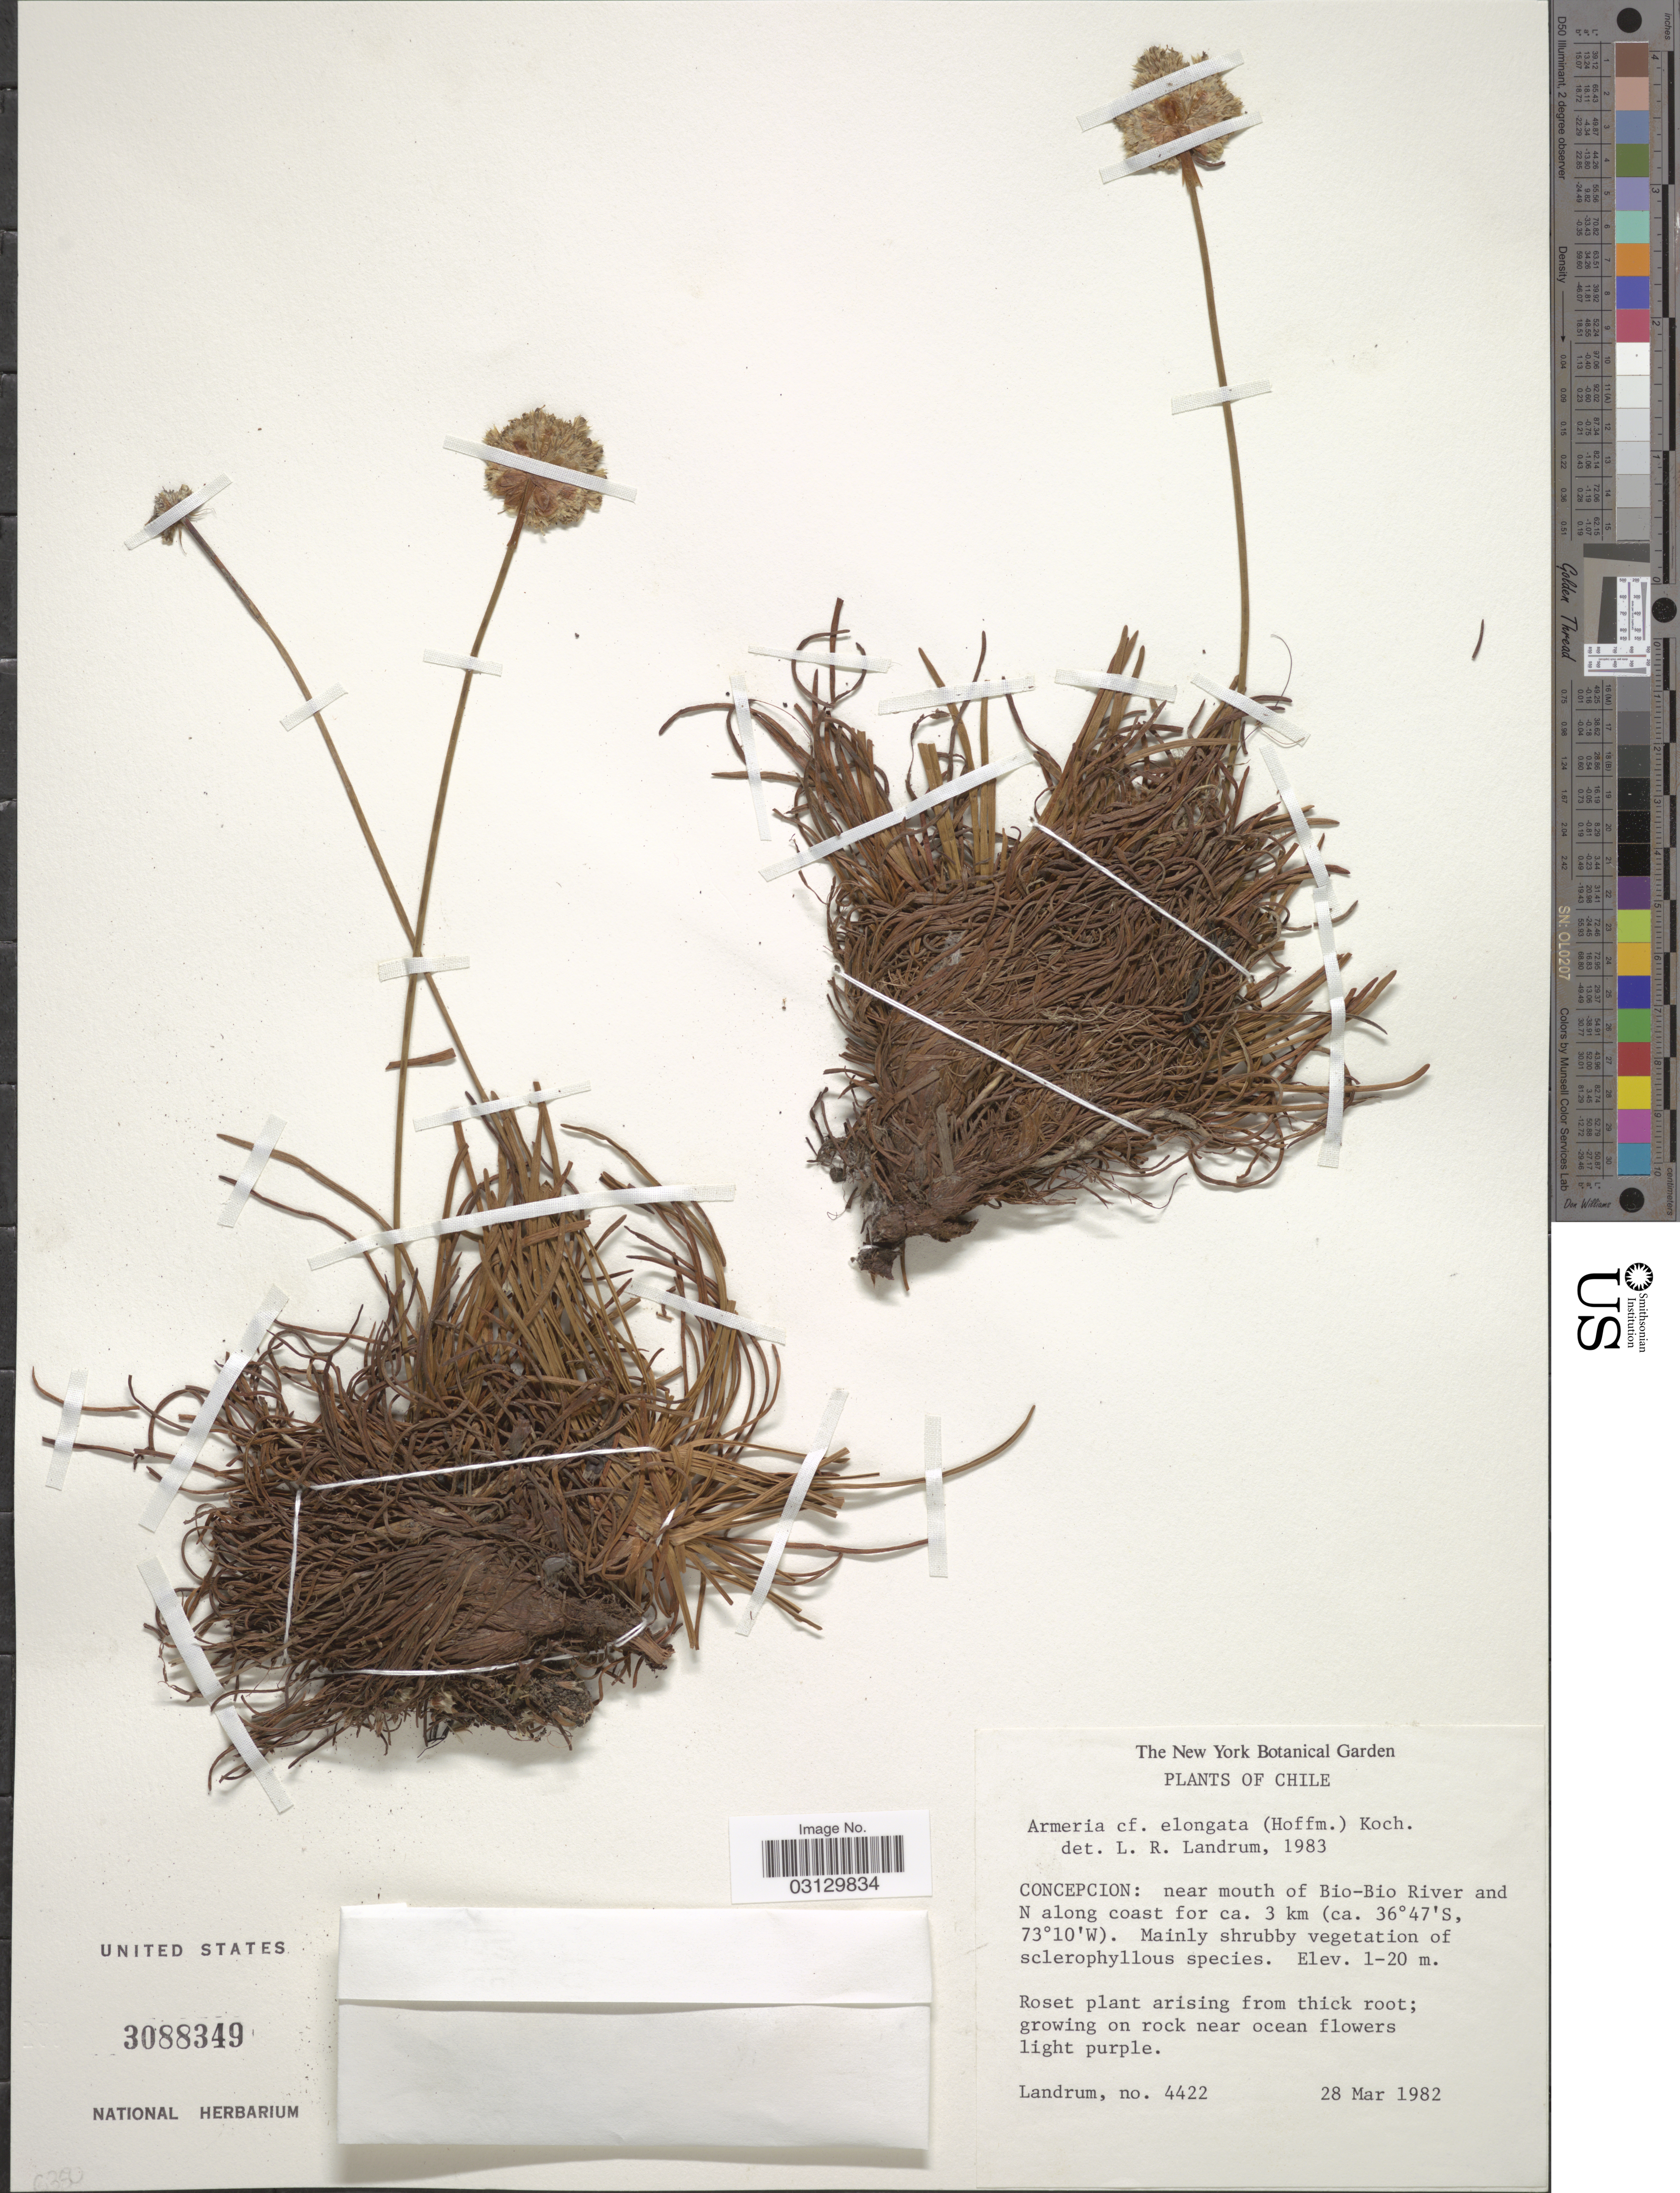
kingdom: Plantae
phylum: Tracheophyta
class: Magnoliopsida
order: Caryophyllales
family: Plumbaginaceae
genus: Armeria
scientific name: Armeria maritima var. andina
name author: (Poepp. ex Boiss.) Lawr.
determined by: Strong, Mark T., (BOT), Smithsonian Institution - National Museum of Natural History (UNITED STATES)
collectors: Landrum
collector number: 4422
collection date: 1982-03-28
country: Chile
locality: Concepcion: near mouth of Bio-Bio River and N along coast for ca. 3 km.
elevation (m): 1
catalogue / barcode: US 3088349